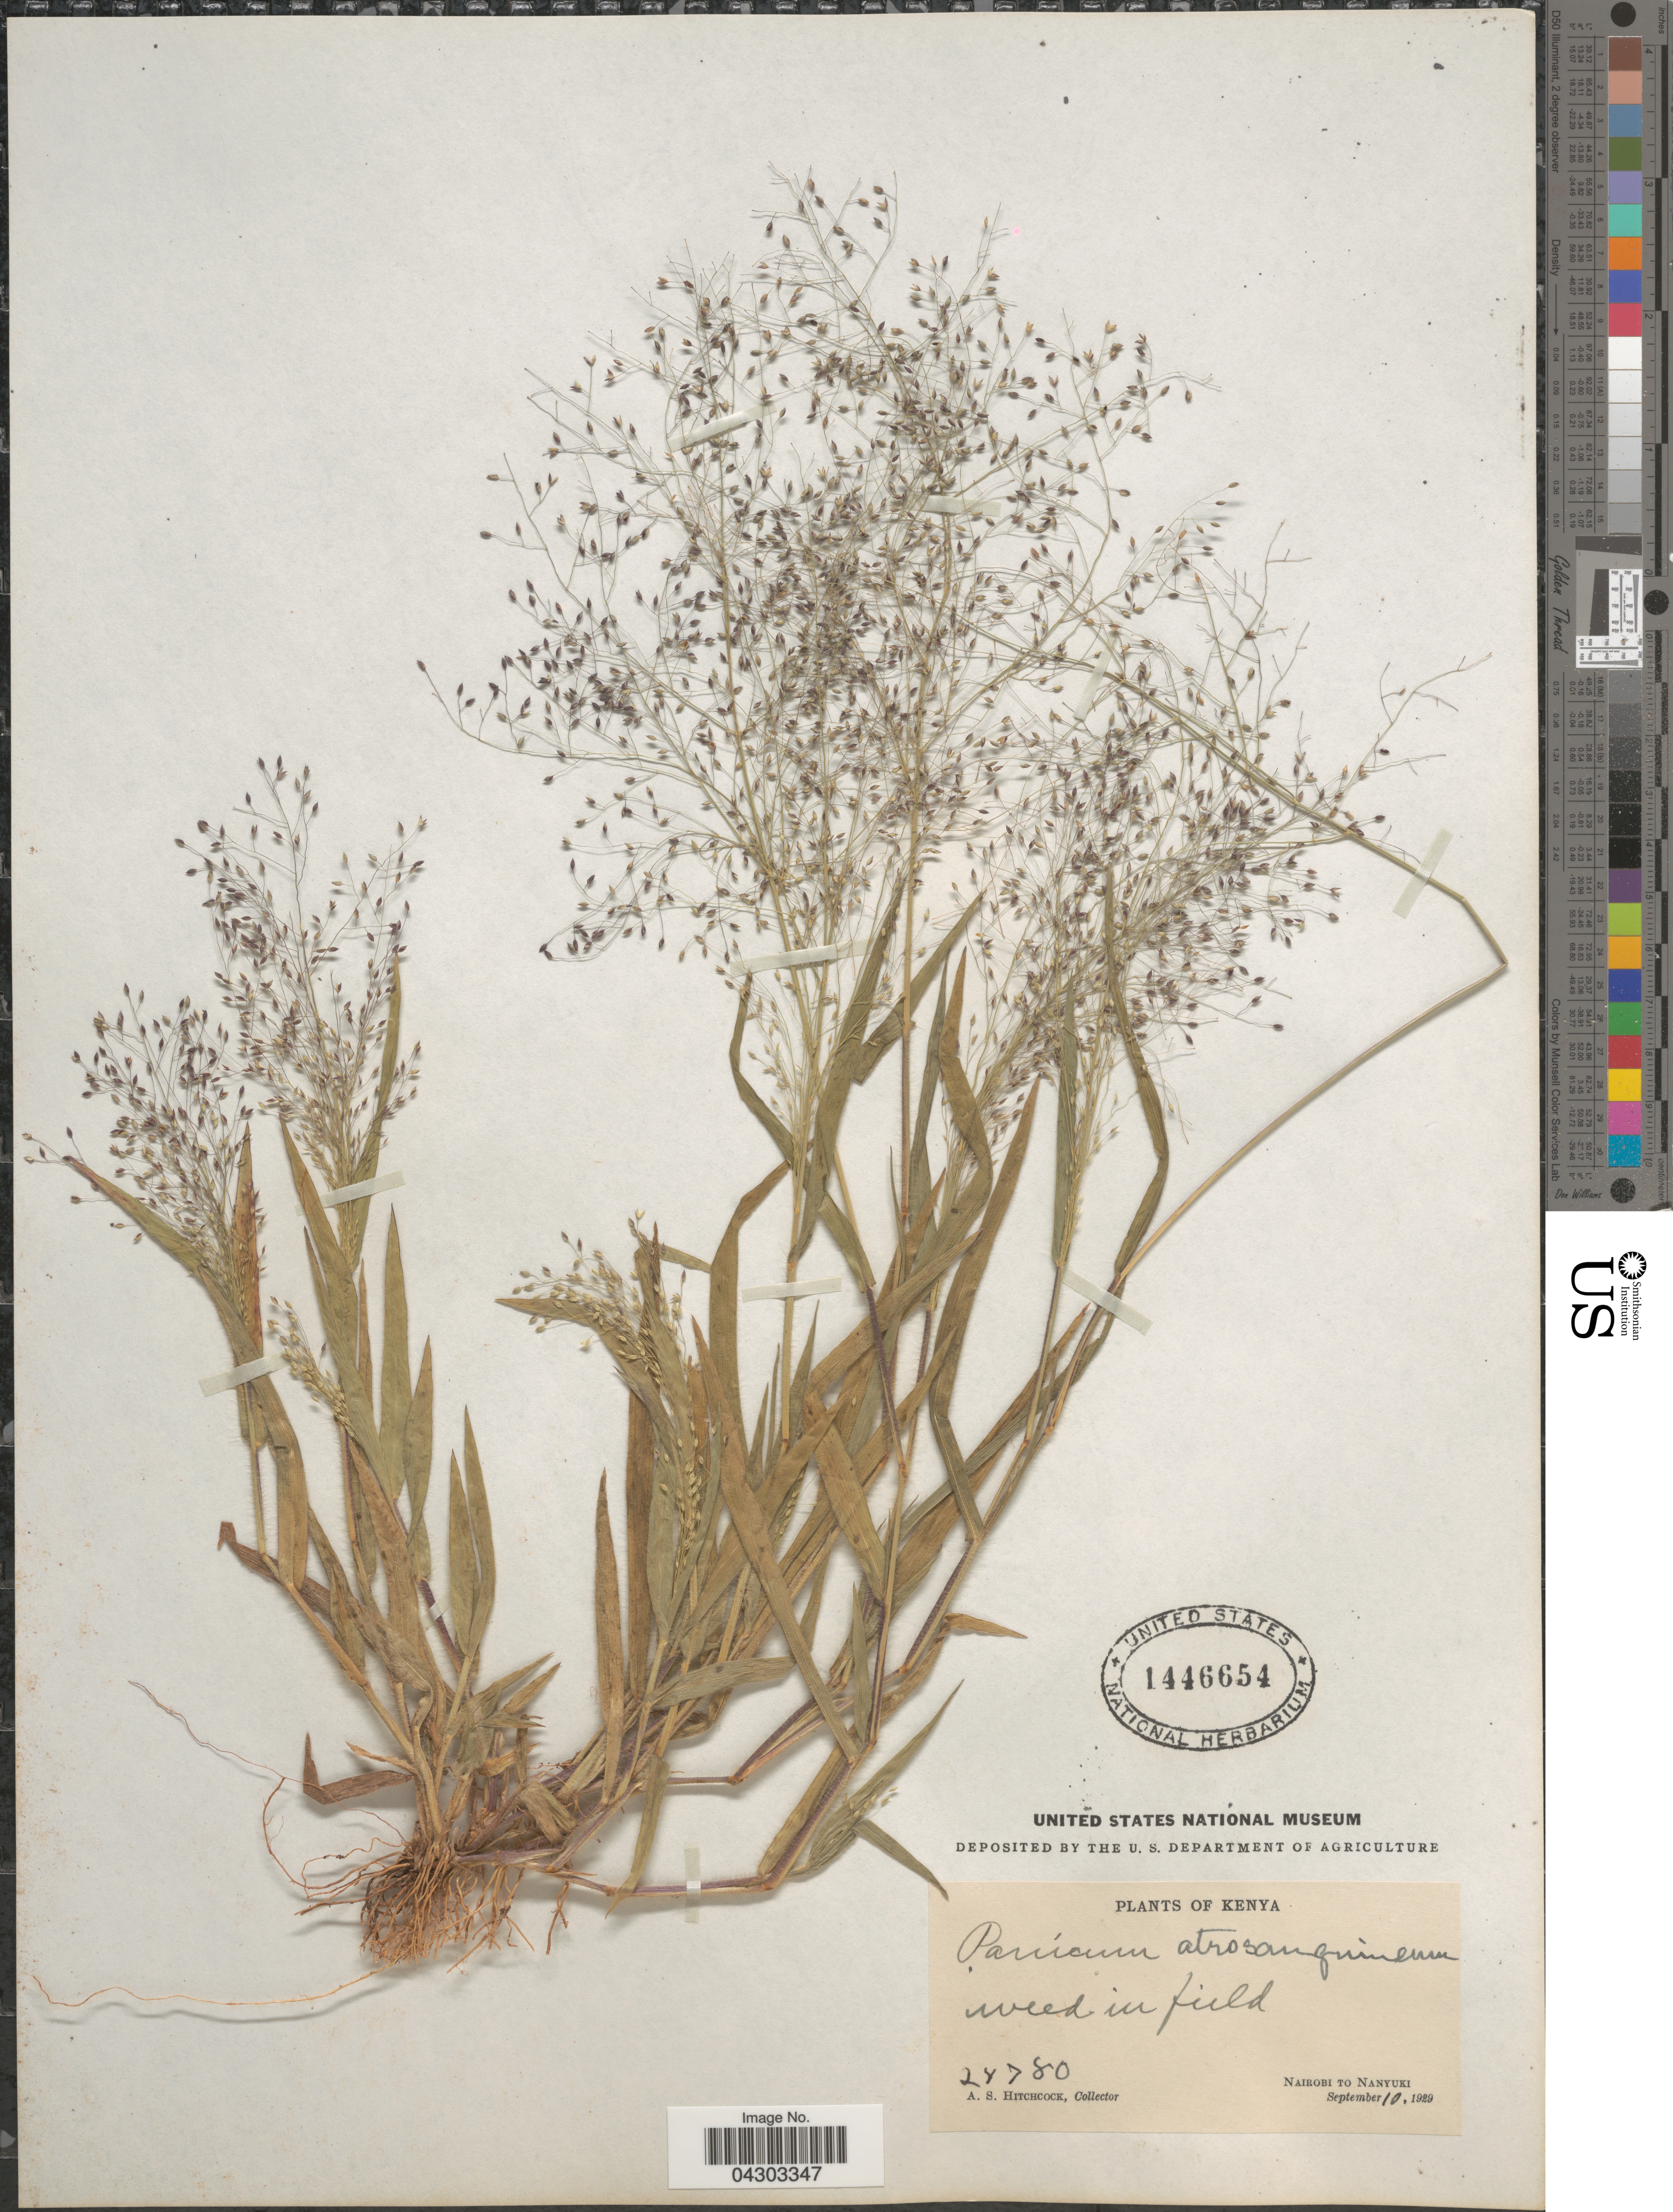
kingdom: Plantae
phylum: Tracheophyta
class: Liliopsida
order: Poales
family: Poaceae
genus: Panicum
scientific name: Panicum austroasiaticum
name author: Ohwi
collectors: A. S. Hitchcock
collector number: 24780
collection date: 1929-09-10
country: Kenya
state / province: Nairobi Area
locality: Weed in field. Nairobi to Nanyuki.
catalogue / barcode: US 1446654